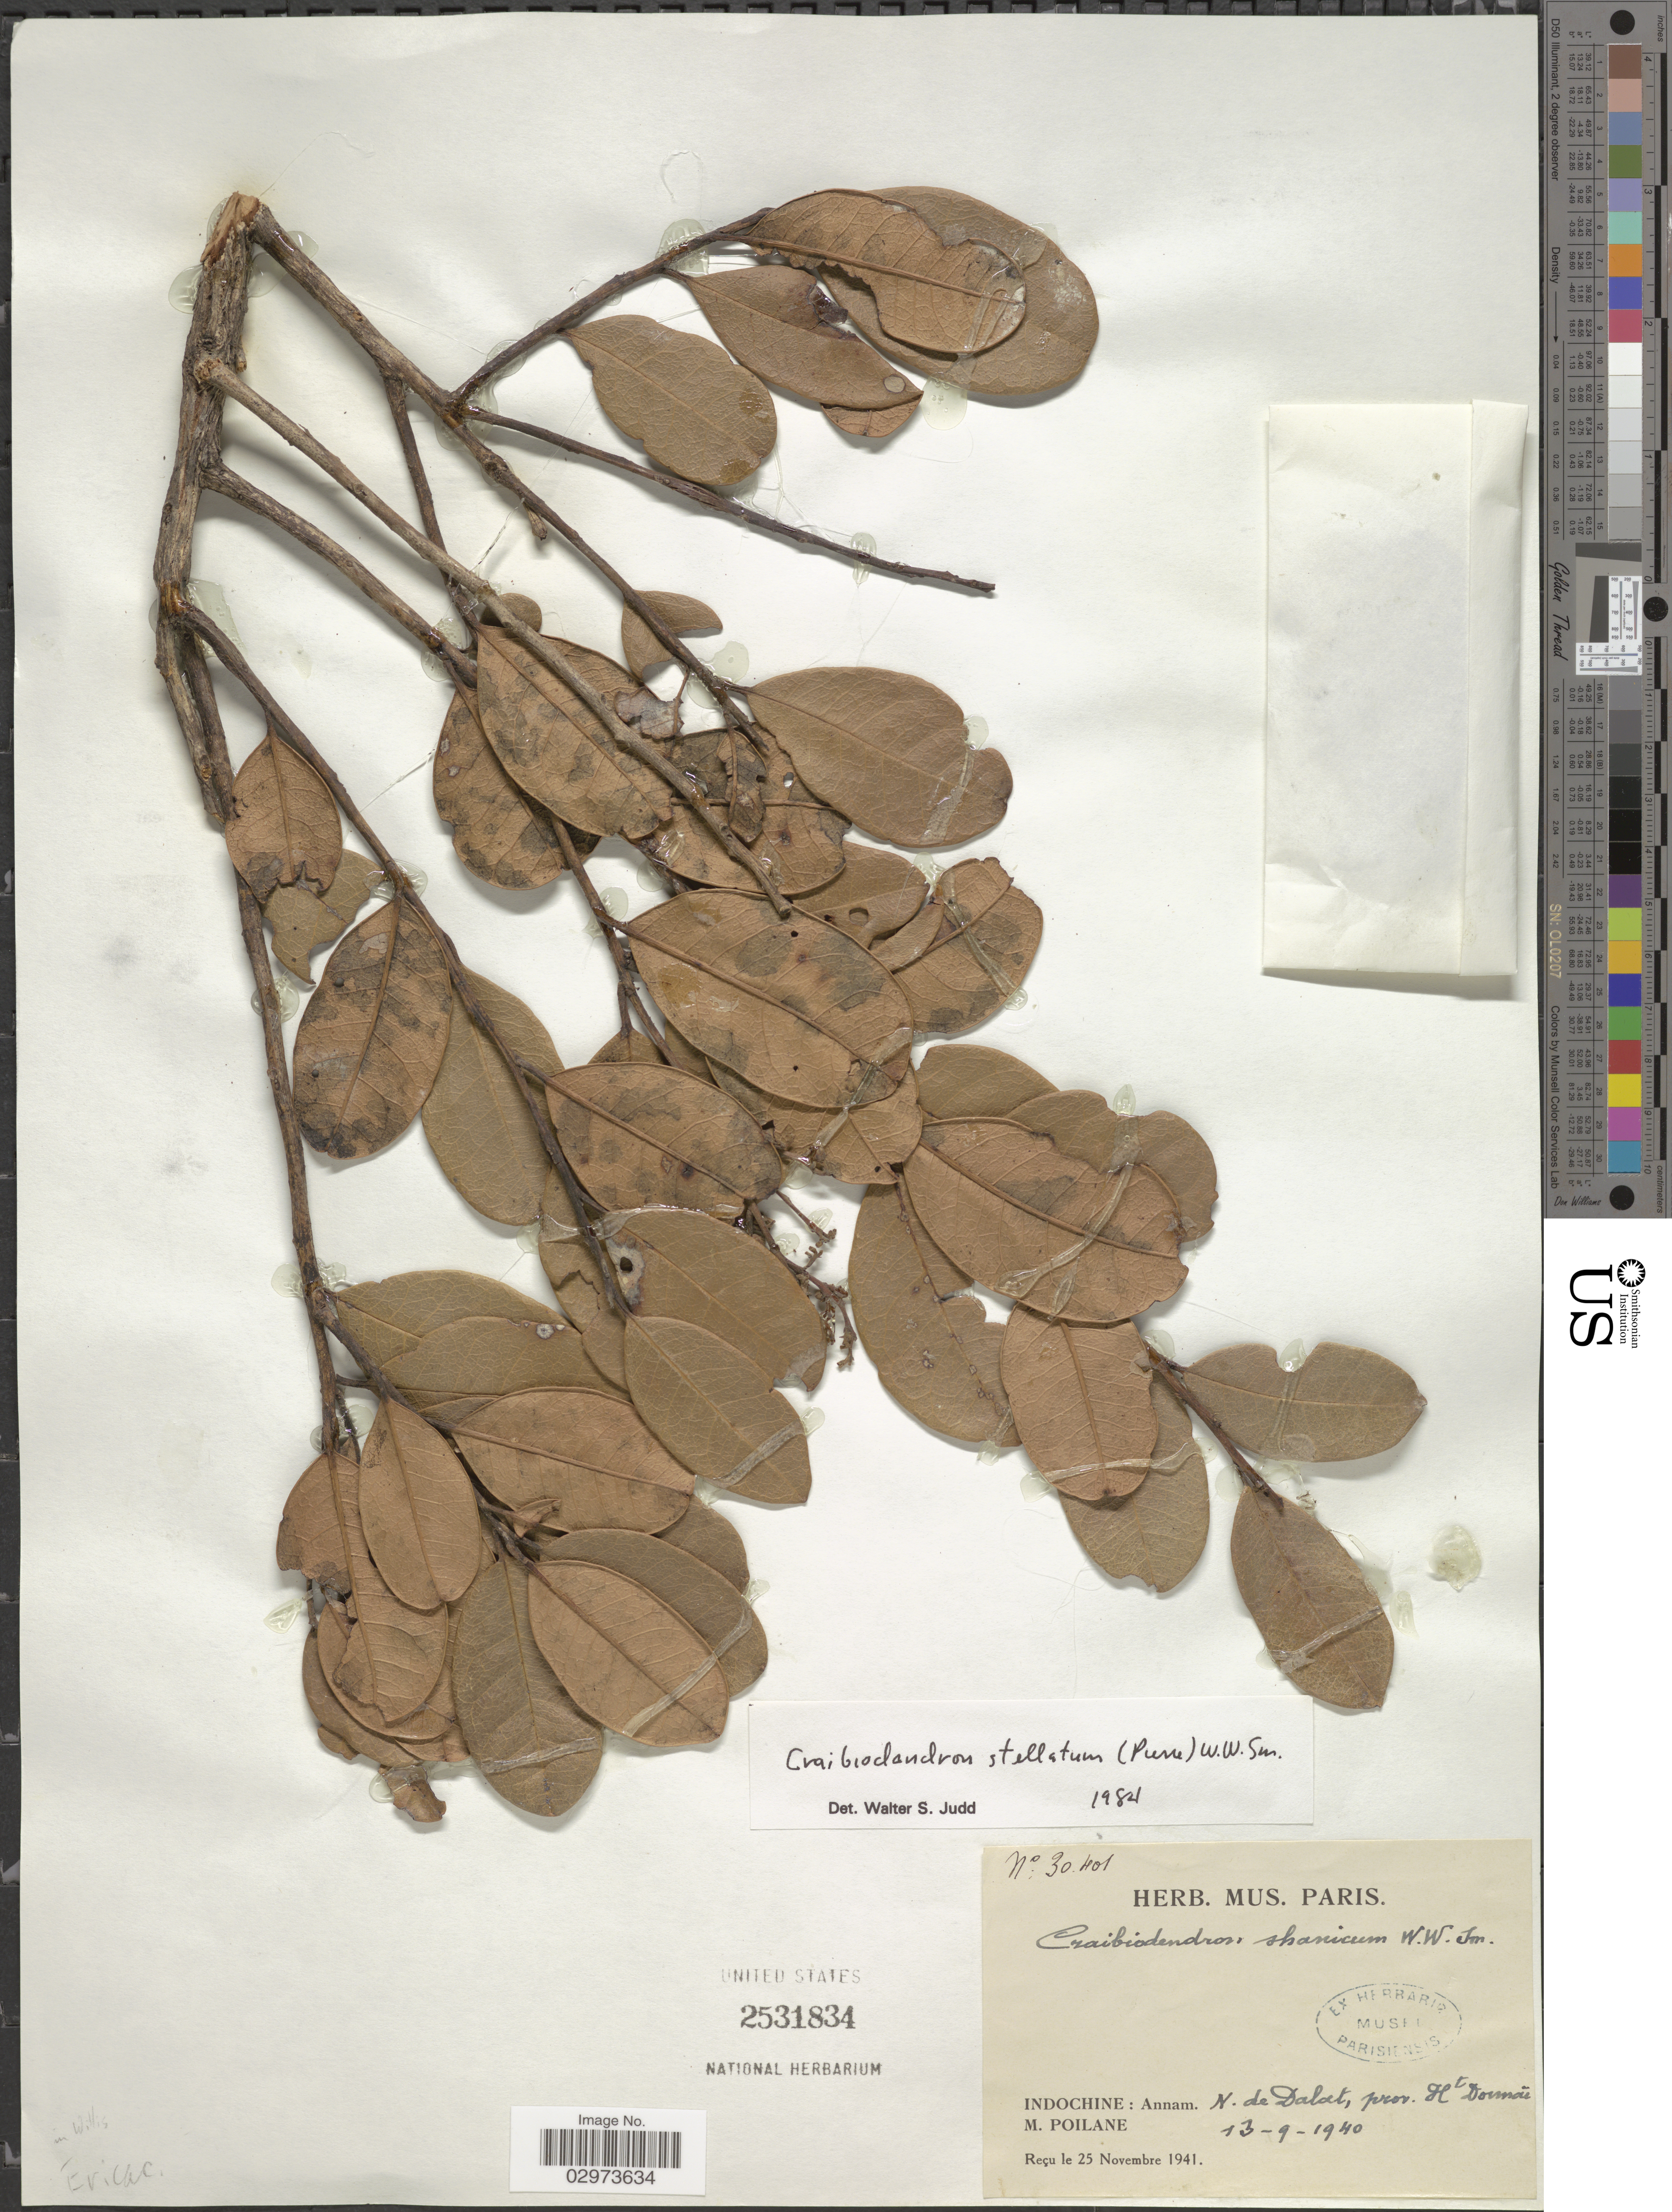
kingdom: Plantae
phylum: Tracheophyta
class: Magnoliopsida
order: Ericales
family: Ericaceae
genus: Craibiodendron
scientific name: Craibiodendron stellatum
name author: W.W. Sm.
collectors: M. Poilane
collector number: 30401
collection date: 1940-09-13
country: Vietnam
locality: Indochine: Annam. N. de Dalat, prov. Ht Dounaï.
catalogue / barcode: US 2531834